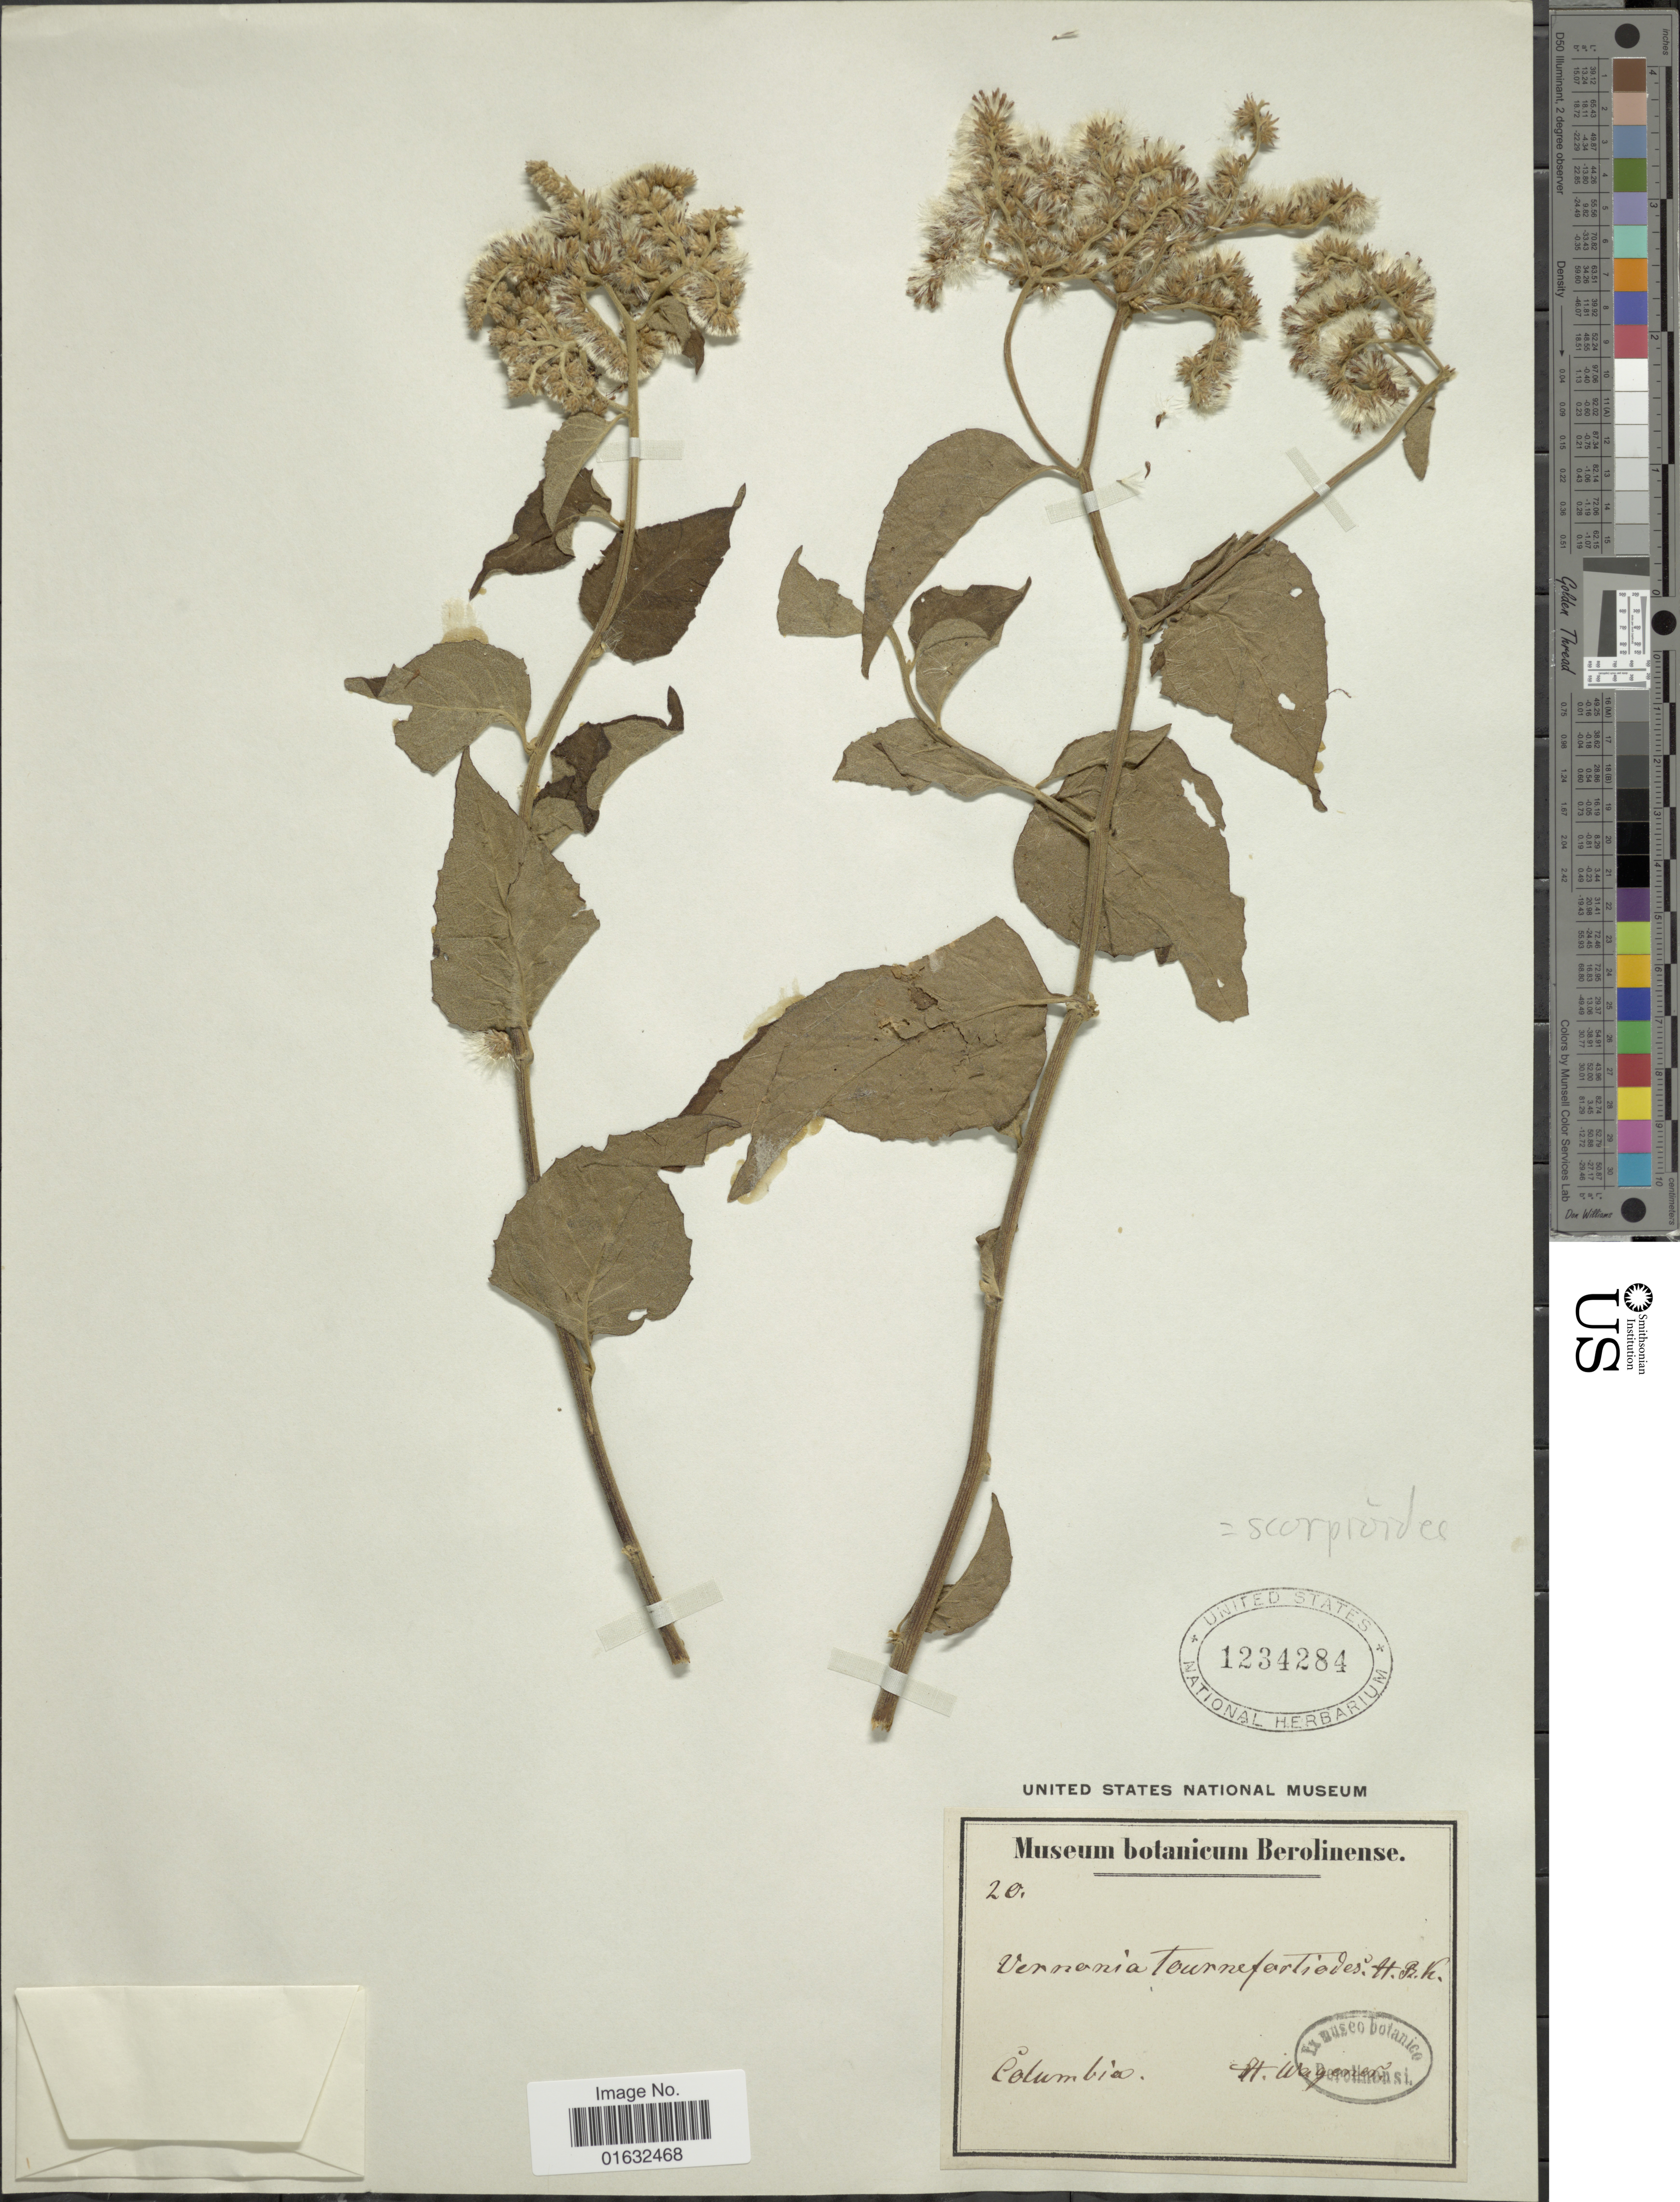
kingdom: Plantae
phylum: Tracheophyta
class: Magnoliopsida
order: Asterales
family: Asteraceae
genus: Cyrtocymura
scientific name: Cyrtocymura scorpioides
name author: (Lam.) H. Rob.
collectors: H. Wagener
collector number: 20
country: Colombia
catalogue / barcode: US 1234284